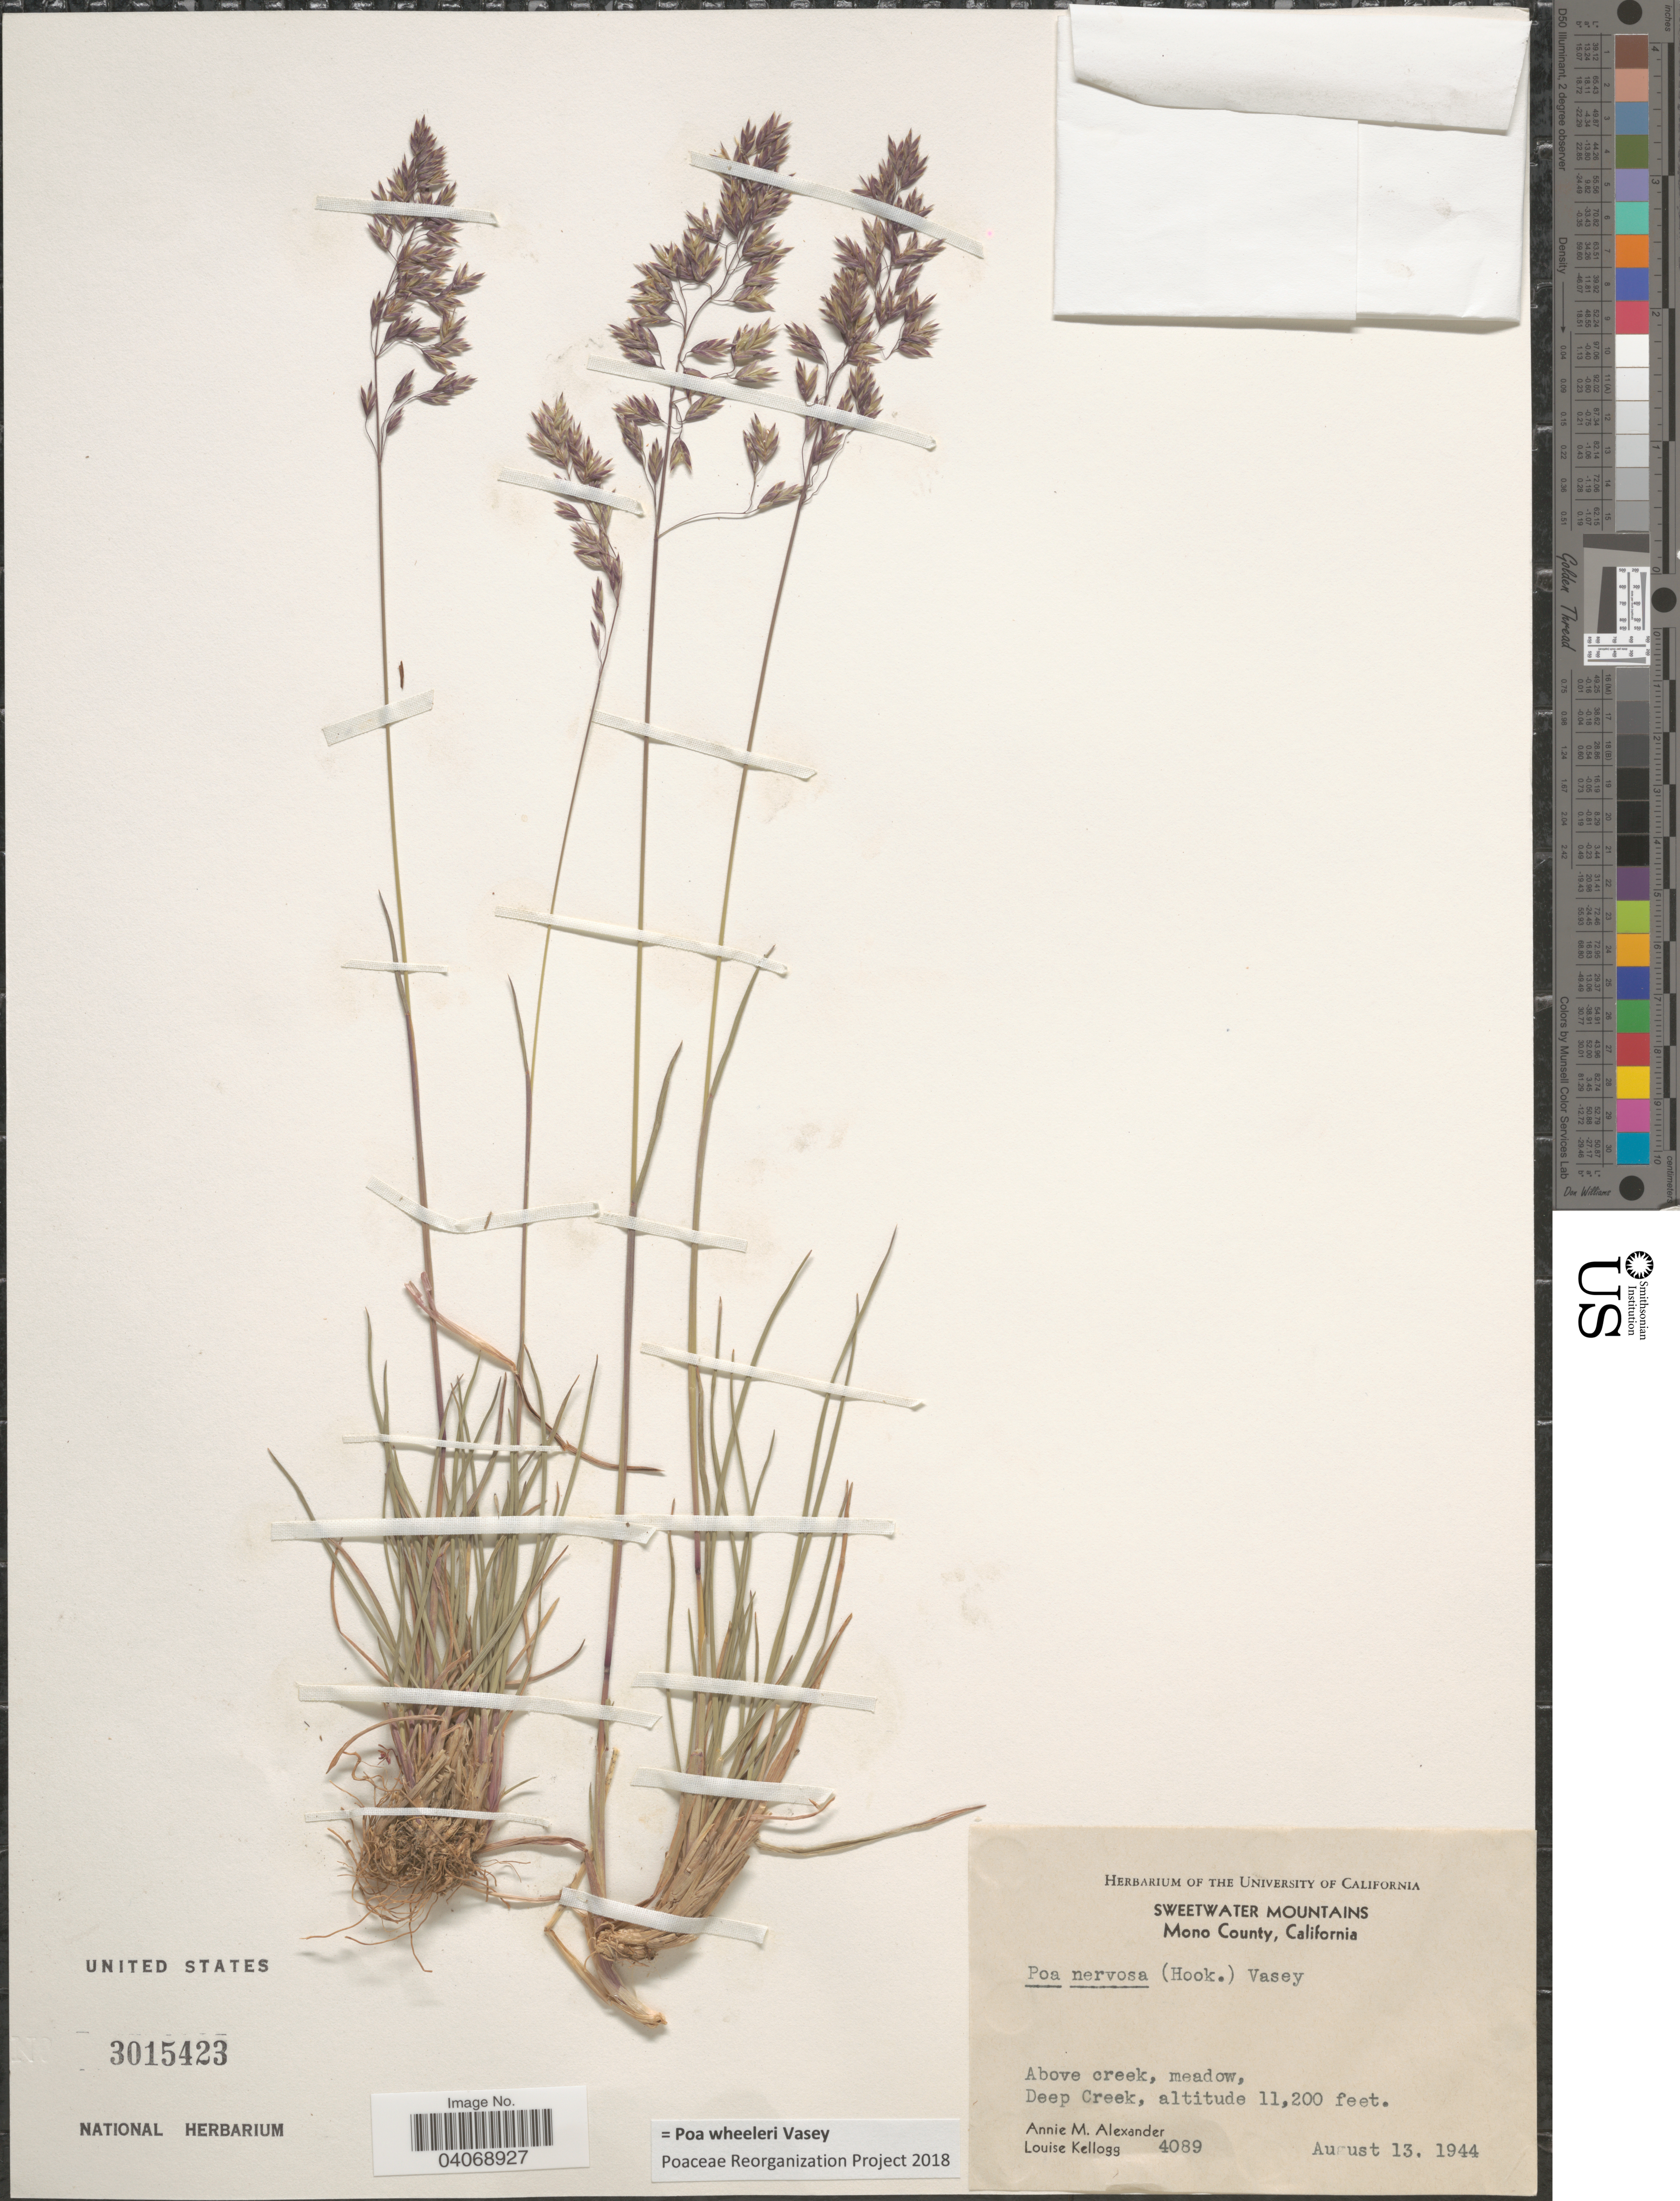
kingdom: Plantae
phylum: Tracheophyta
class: Liliopsida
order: Poales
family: Poaceae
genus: Poa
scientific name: Poa wheeleri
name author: Vasey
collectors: A. M. Alexander & L. Kellogg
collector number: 4089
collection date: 1944-08-13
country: United States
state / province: California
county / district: Mono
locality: Sweetwater Mountains. Mono County. Above creek, meadow, Deep Creek.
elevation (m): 3414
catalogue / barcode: US 3015423